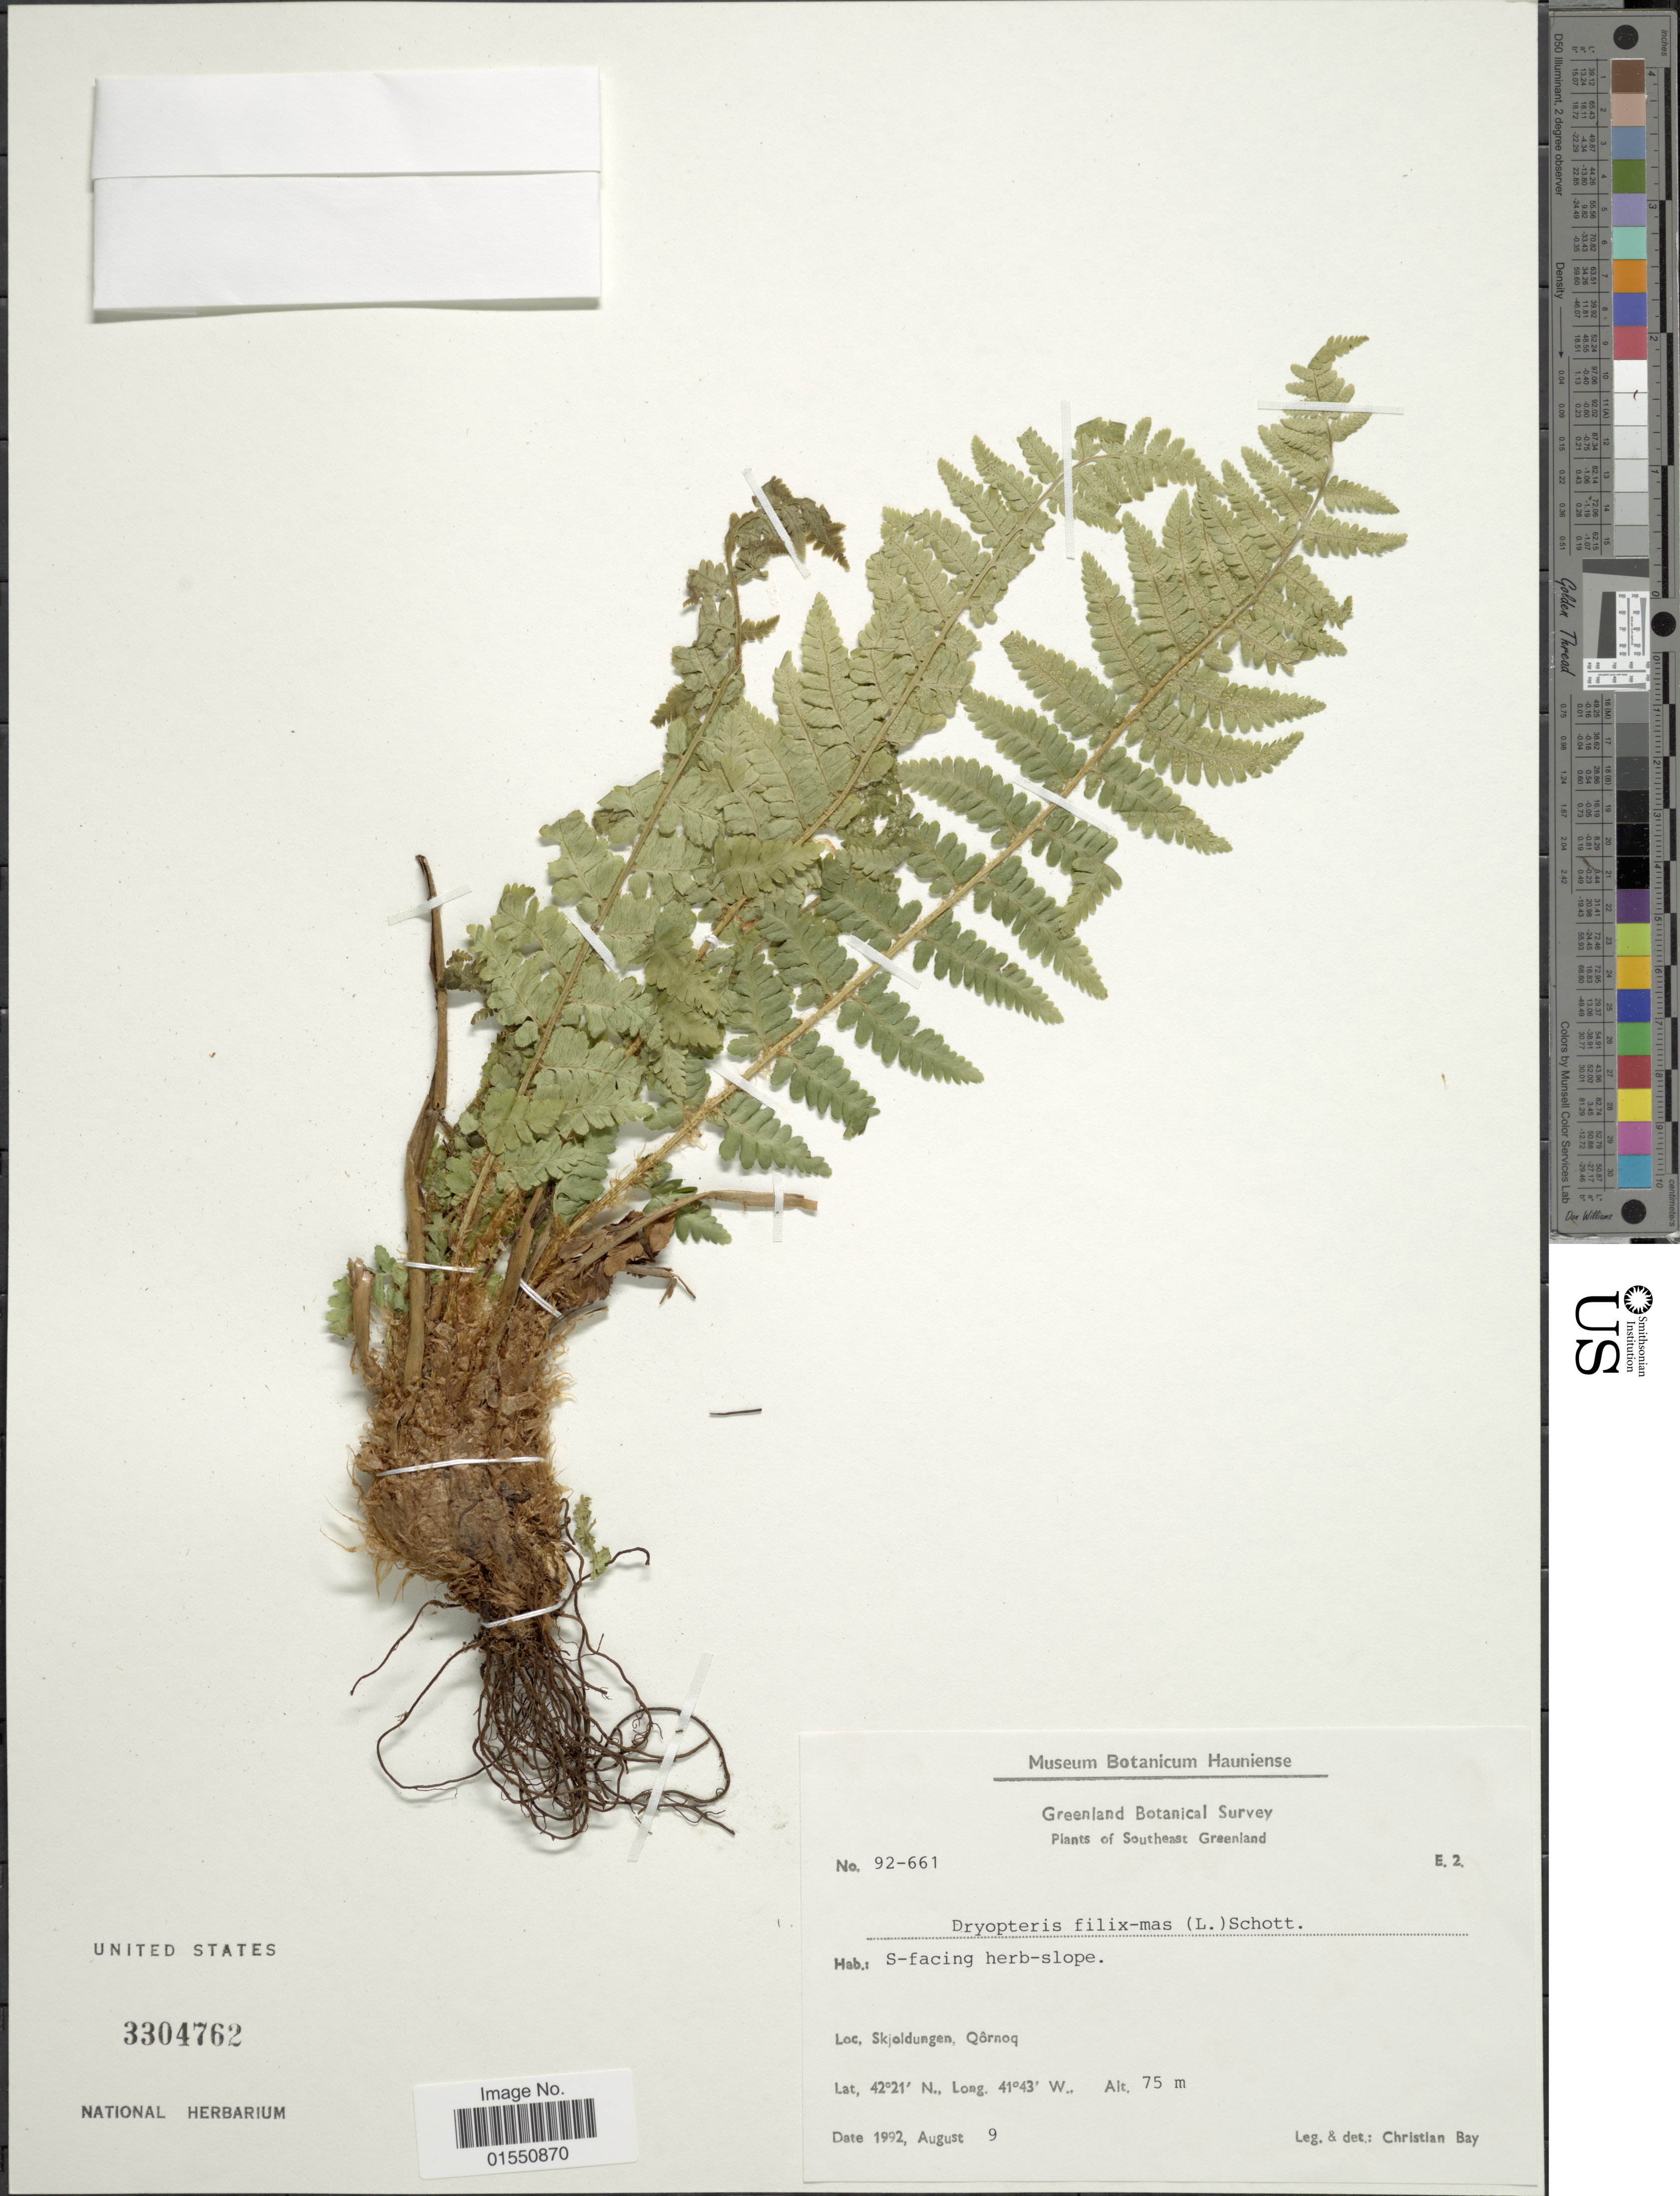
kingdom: Plantae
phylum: Tracheophyta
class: Polypodiopsida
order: Polypodiales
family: Dryopteridaceae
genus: Dryopteris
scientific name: Dryopteris filix-mas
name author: (L.) Schott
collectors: C. Bay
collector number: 92-661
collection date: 1992-08-09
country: Greenland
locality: Southeast Greenland. Skjoldungen, Qôrnoq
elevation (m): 75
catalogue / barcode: US 3304762